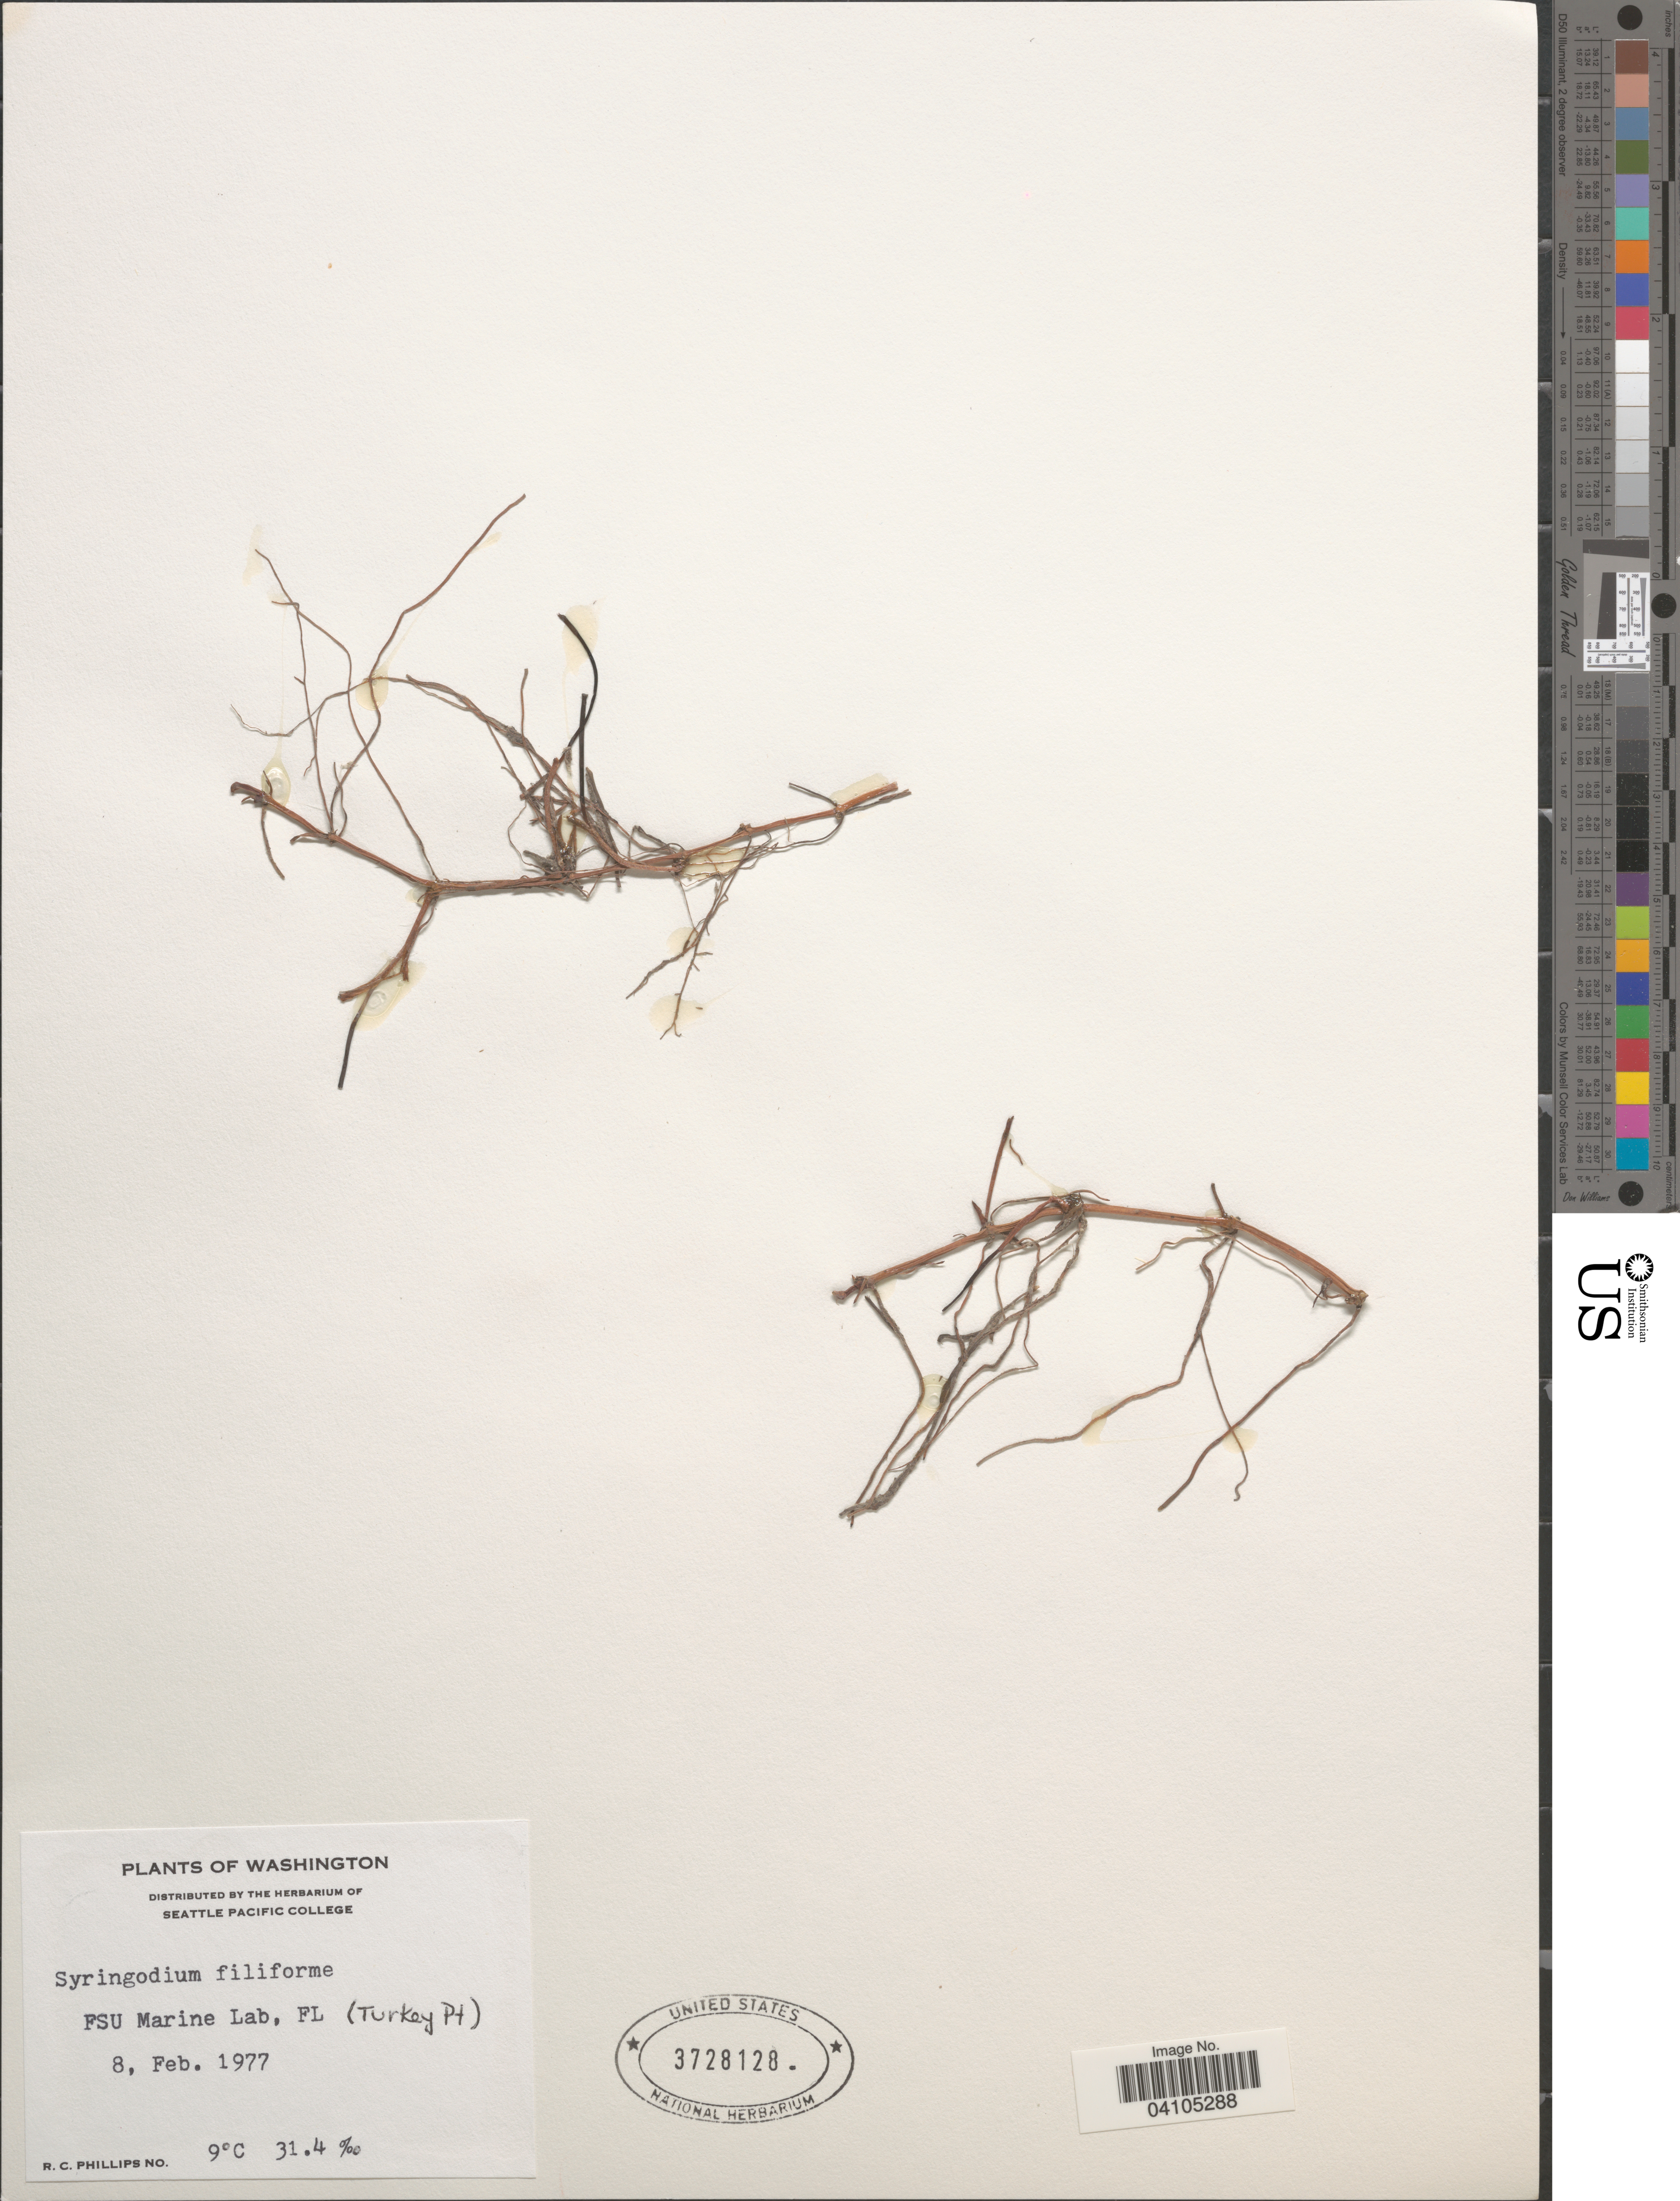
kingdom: Plantae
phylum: Tracheophyta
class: Liliopsida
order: Alismatales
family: Cymodoceaceae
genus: Syringodium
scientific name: Syringodium filiforme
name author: Kütz.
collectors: R. C. Phillips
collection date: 1977-02-08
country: United States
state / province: Florida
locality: FSU Marine Lab, (Turkey Pt.).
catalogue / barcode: US 3728128